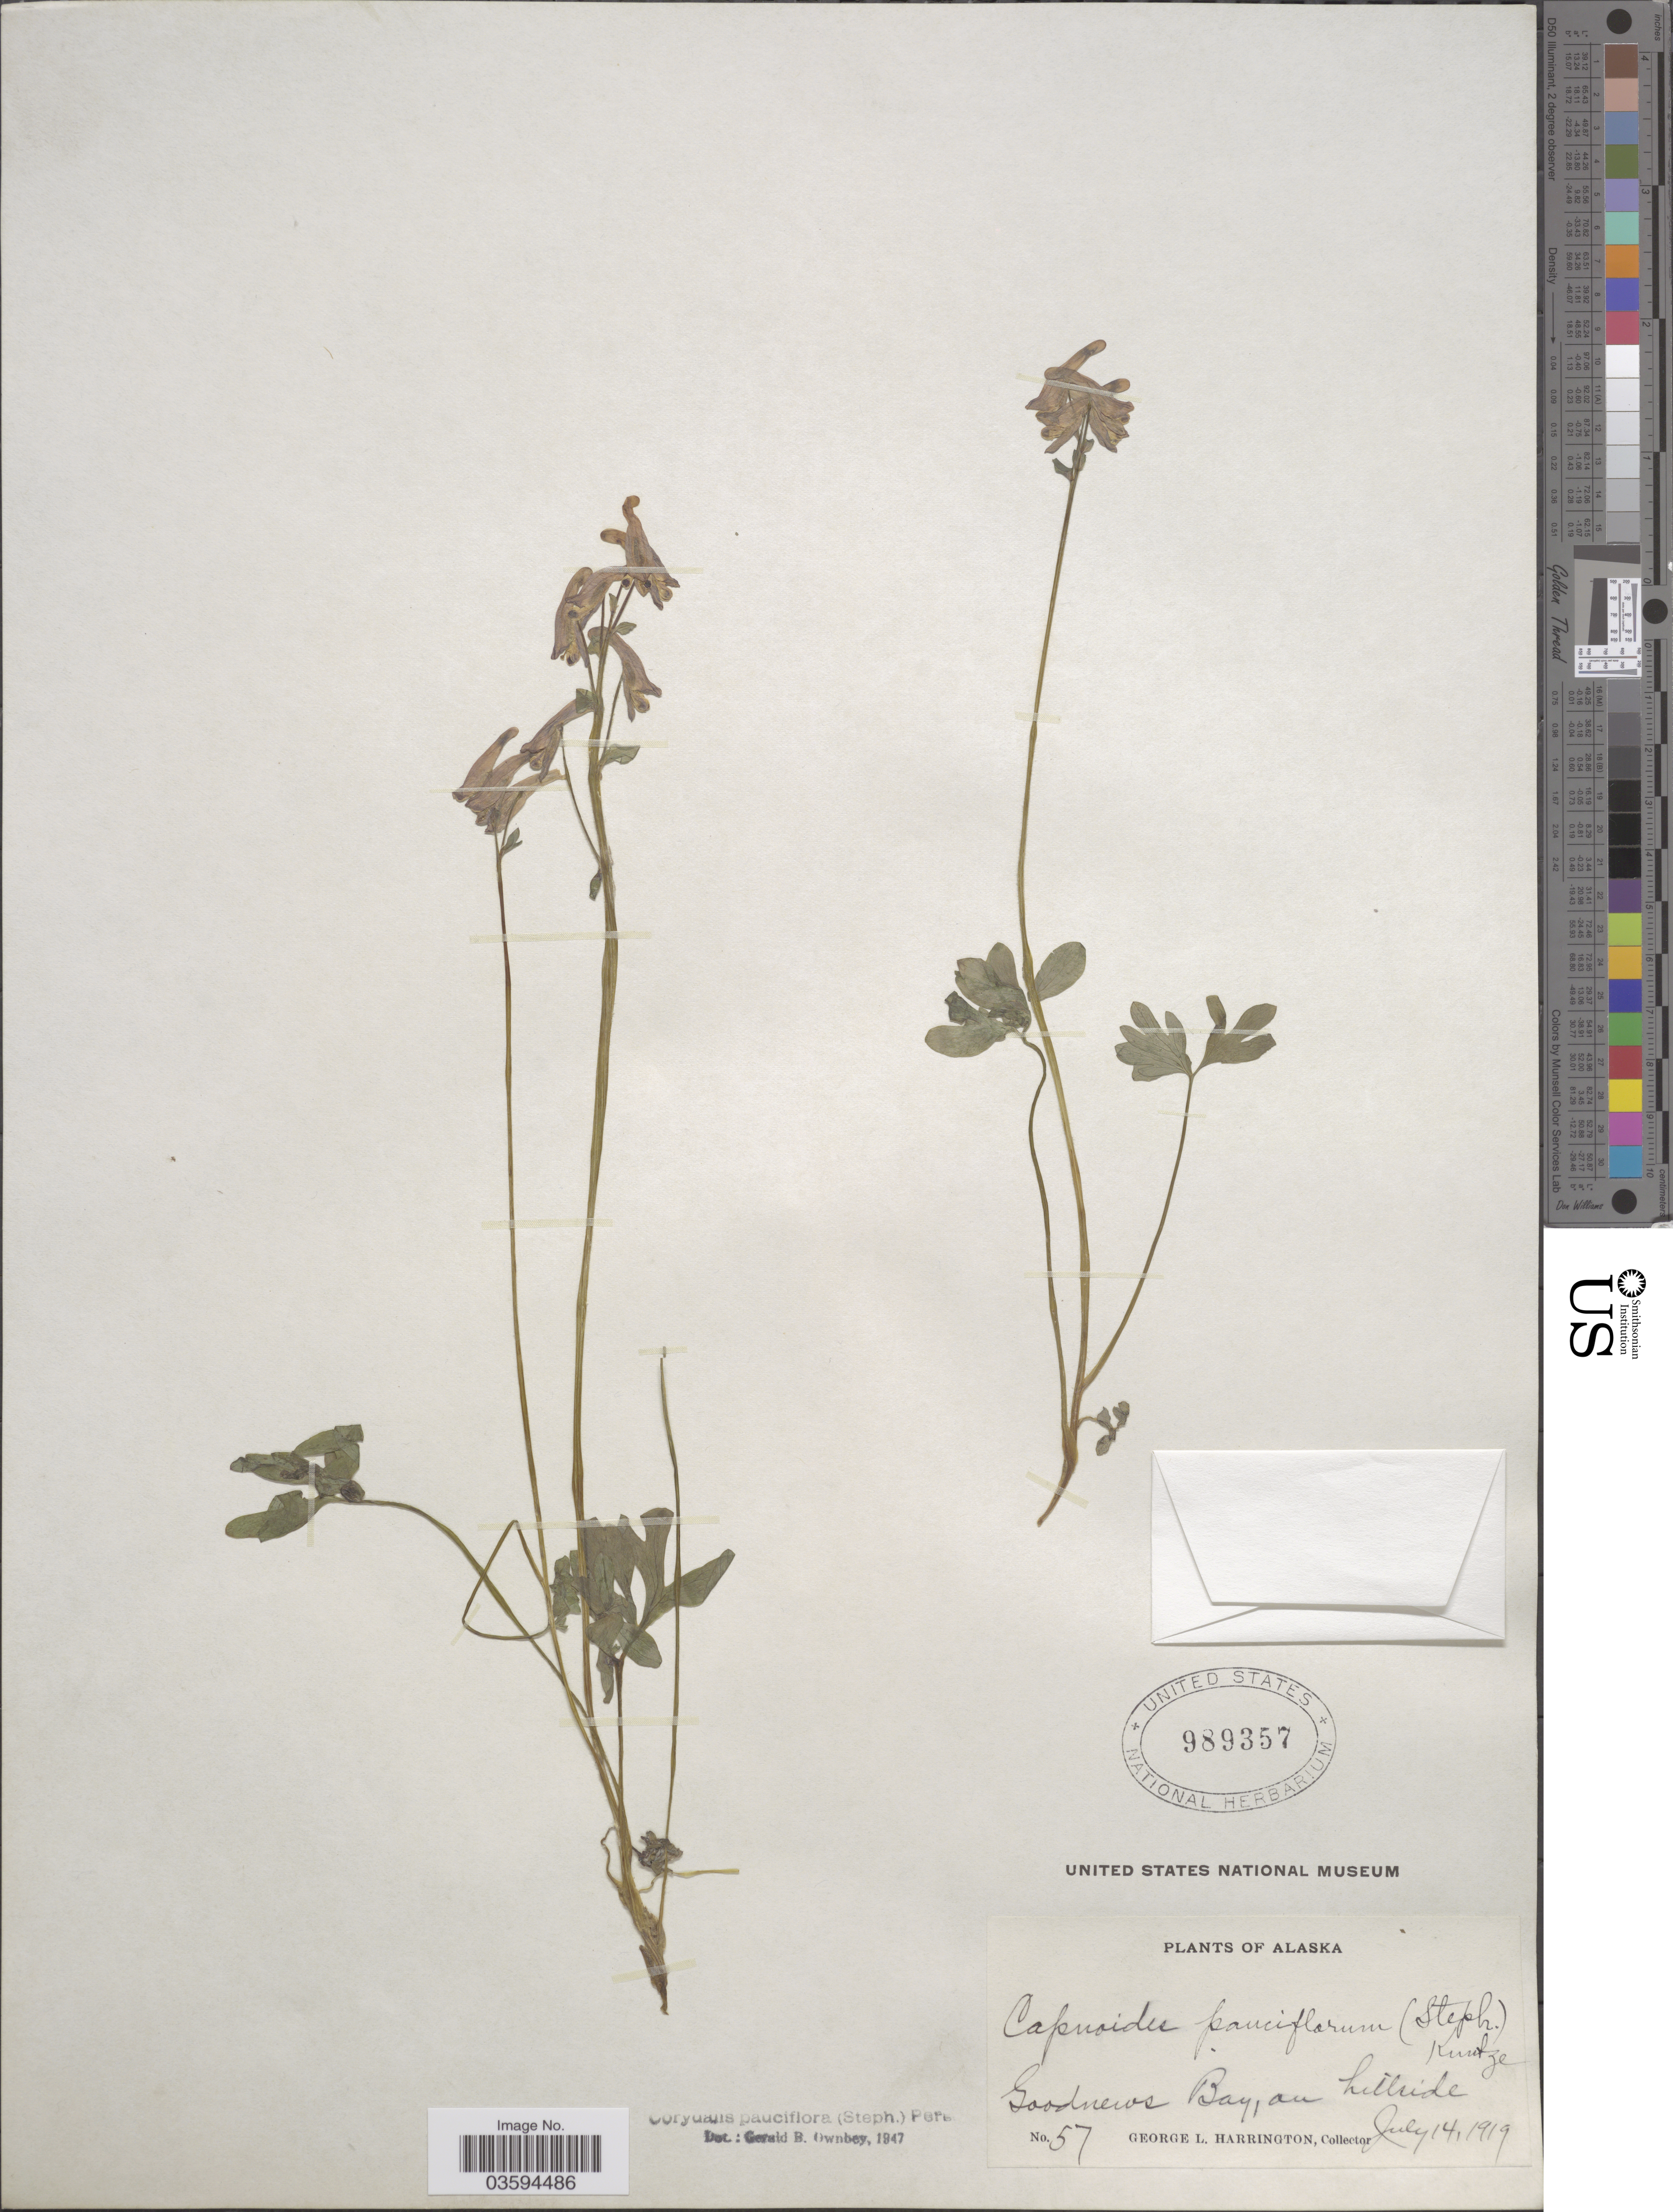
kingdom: Plantae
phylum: Tracheophyta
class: Magnoliopsida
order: Ranunculales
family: Papaveraceae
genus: Corydalis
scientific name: Corydalis pauciflora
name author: (Stephan) Pers.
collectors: G. Harrington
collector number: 57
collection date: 1919-07-14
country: United States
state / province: Alaska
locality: Goodnews Bay, on hillside.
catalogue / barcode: US 989357